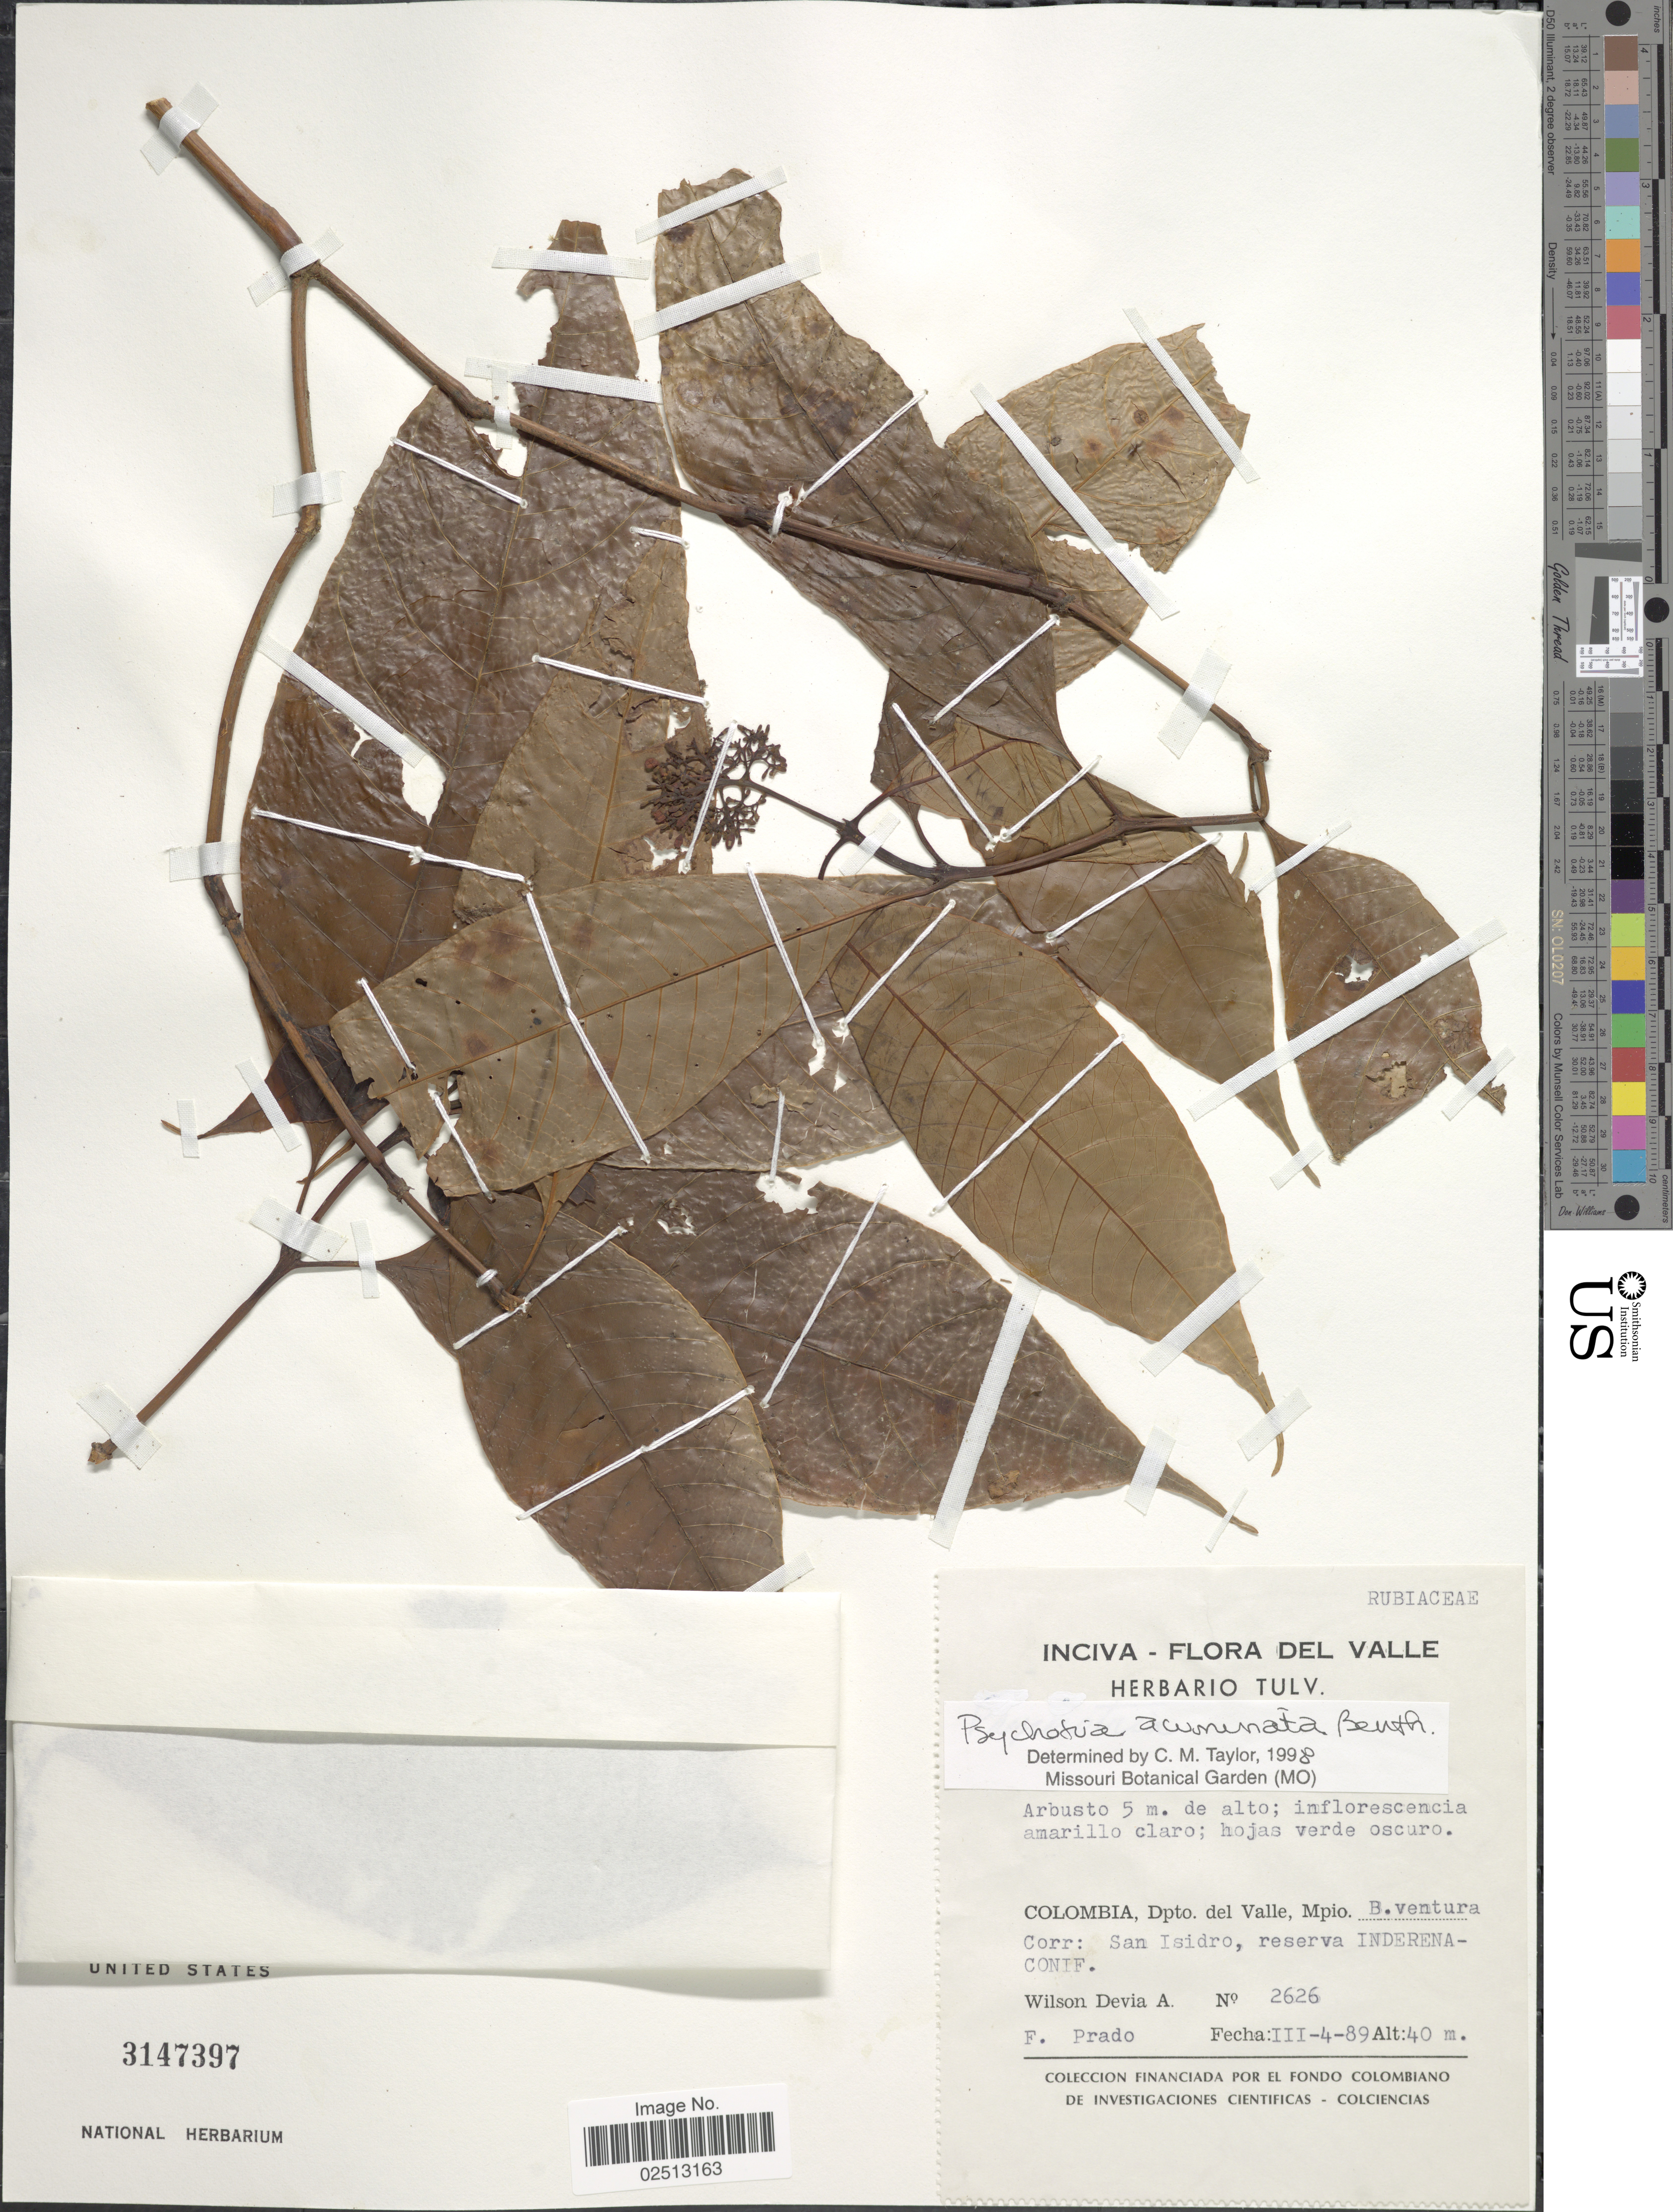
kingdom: Plantae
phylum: Tracheophyta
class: Magnoliopsida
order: Gentianales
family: Rubiaceae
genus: Psychotria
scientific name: Psychotria acuminata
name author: Benth.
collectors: W. Devia A. & F. Prado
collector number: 2626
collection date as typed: Transcribed d/m/y: 4/3/89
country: Colombia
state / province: Valle del Cauca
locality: Colombio, Dpto. del Valle, Mpio B. ventura Corr: San Isidoro , reserva Inderena-Conif.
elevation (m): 40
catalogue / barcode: US 3147397